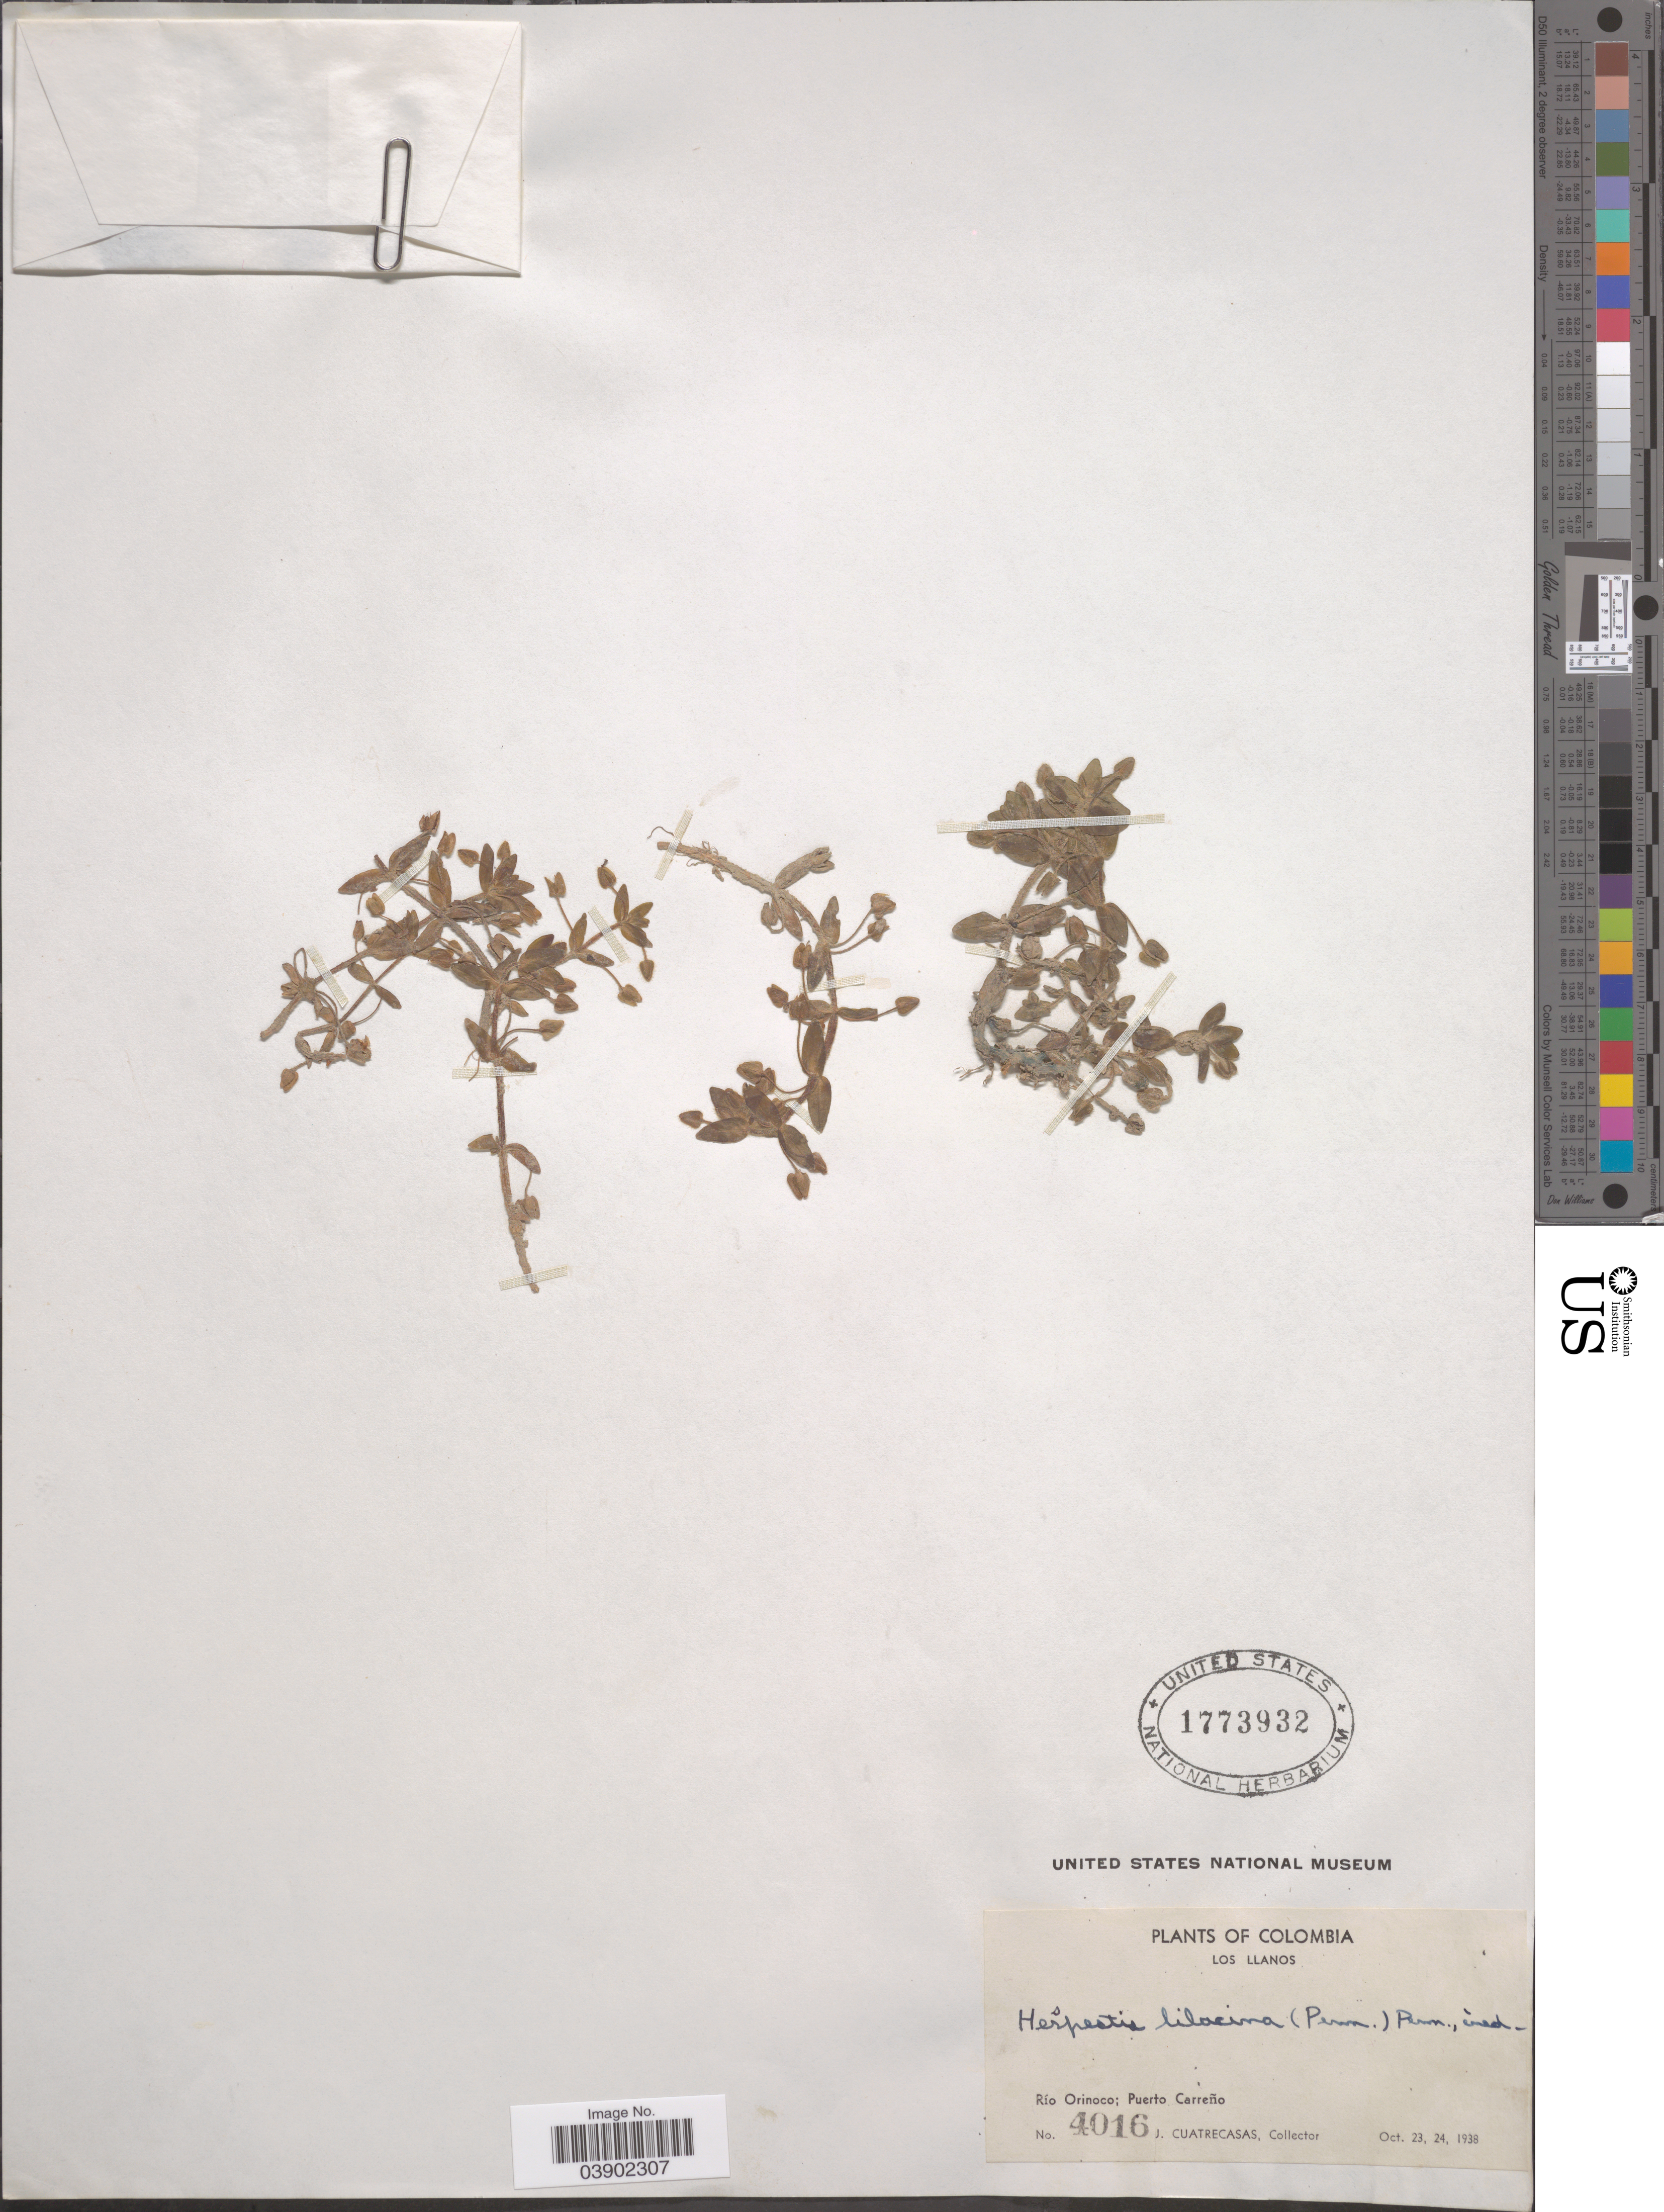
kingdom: Plantae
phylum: Tracheophyta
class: Magnoliopsida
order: Lamiales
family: Plantaginaceae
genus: Herpestis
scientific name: Herpestis lilacina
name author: (Pennell)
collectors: J. Cuatrecasas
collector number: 4016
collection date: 1938-10-23/1938-10-24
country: Colombia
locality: Los Llanos. Río Orinoco; Puerto Carreño.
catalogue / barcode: US 1773932